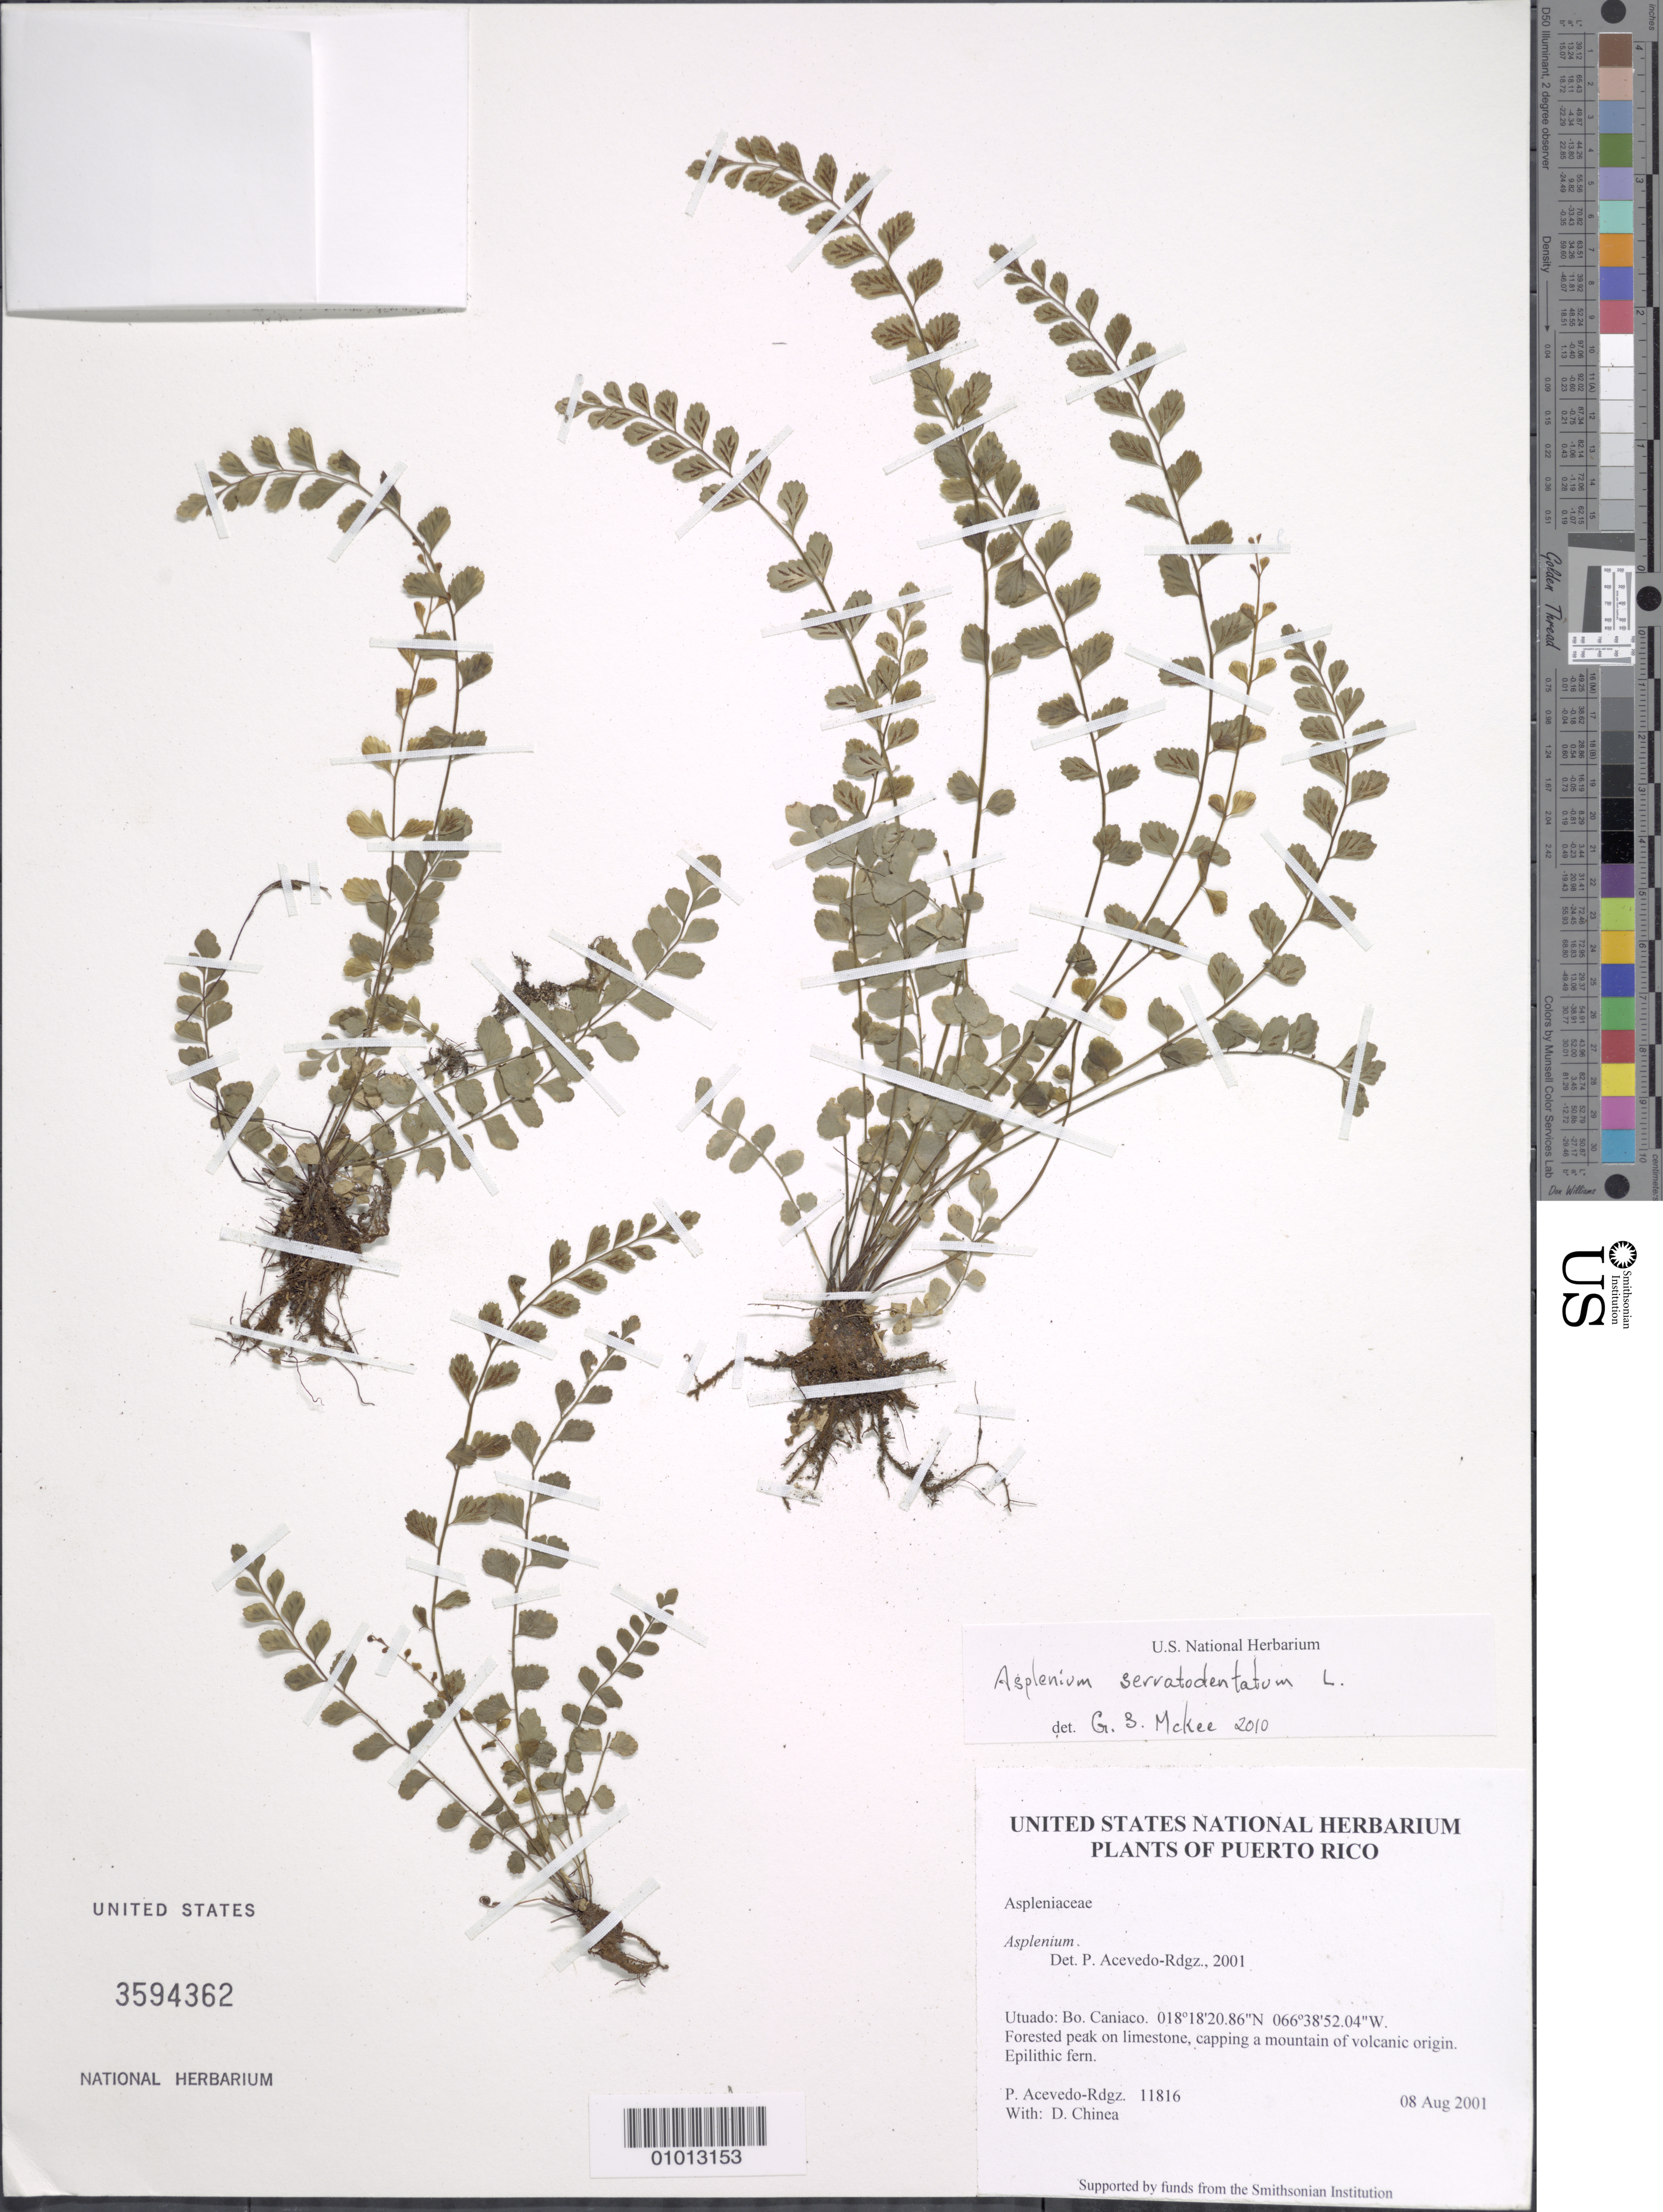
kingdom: Plantae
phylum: Tracheophyta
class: Polypodiopsida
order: Polypodiales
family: Aspleniaceae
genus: Asplenium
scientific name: Asplenium trichomanes-dentatum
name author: L.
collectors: P. Acevedo-Rodr. & D. Chinea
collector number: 11816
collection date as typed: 08 Aug 2001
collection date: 2001-08-08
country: Puerto Rico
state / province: Utuado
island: Puerto Rico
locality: Utuado: Bo. Caniaco.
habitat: Forested peak on limestone, capping a mountain of volcanic origin.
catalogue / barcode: US 3594362